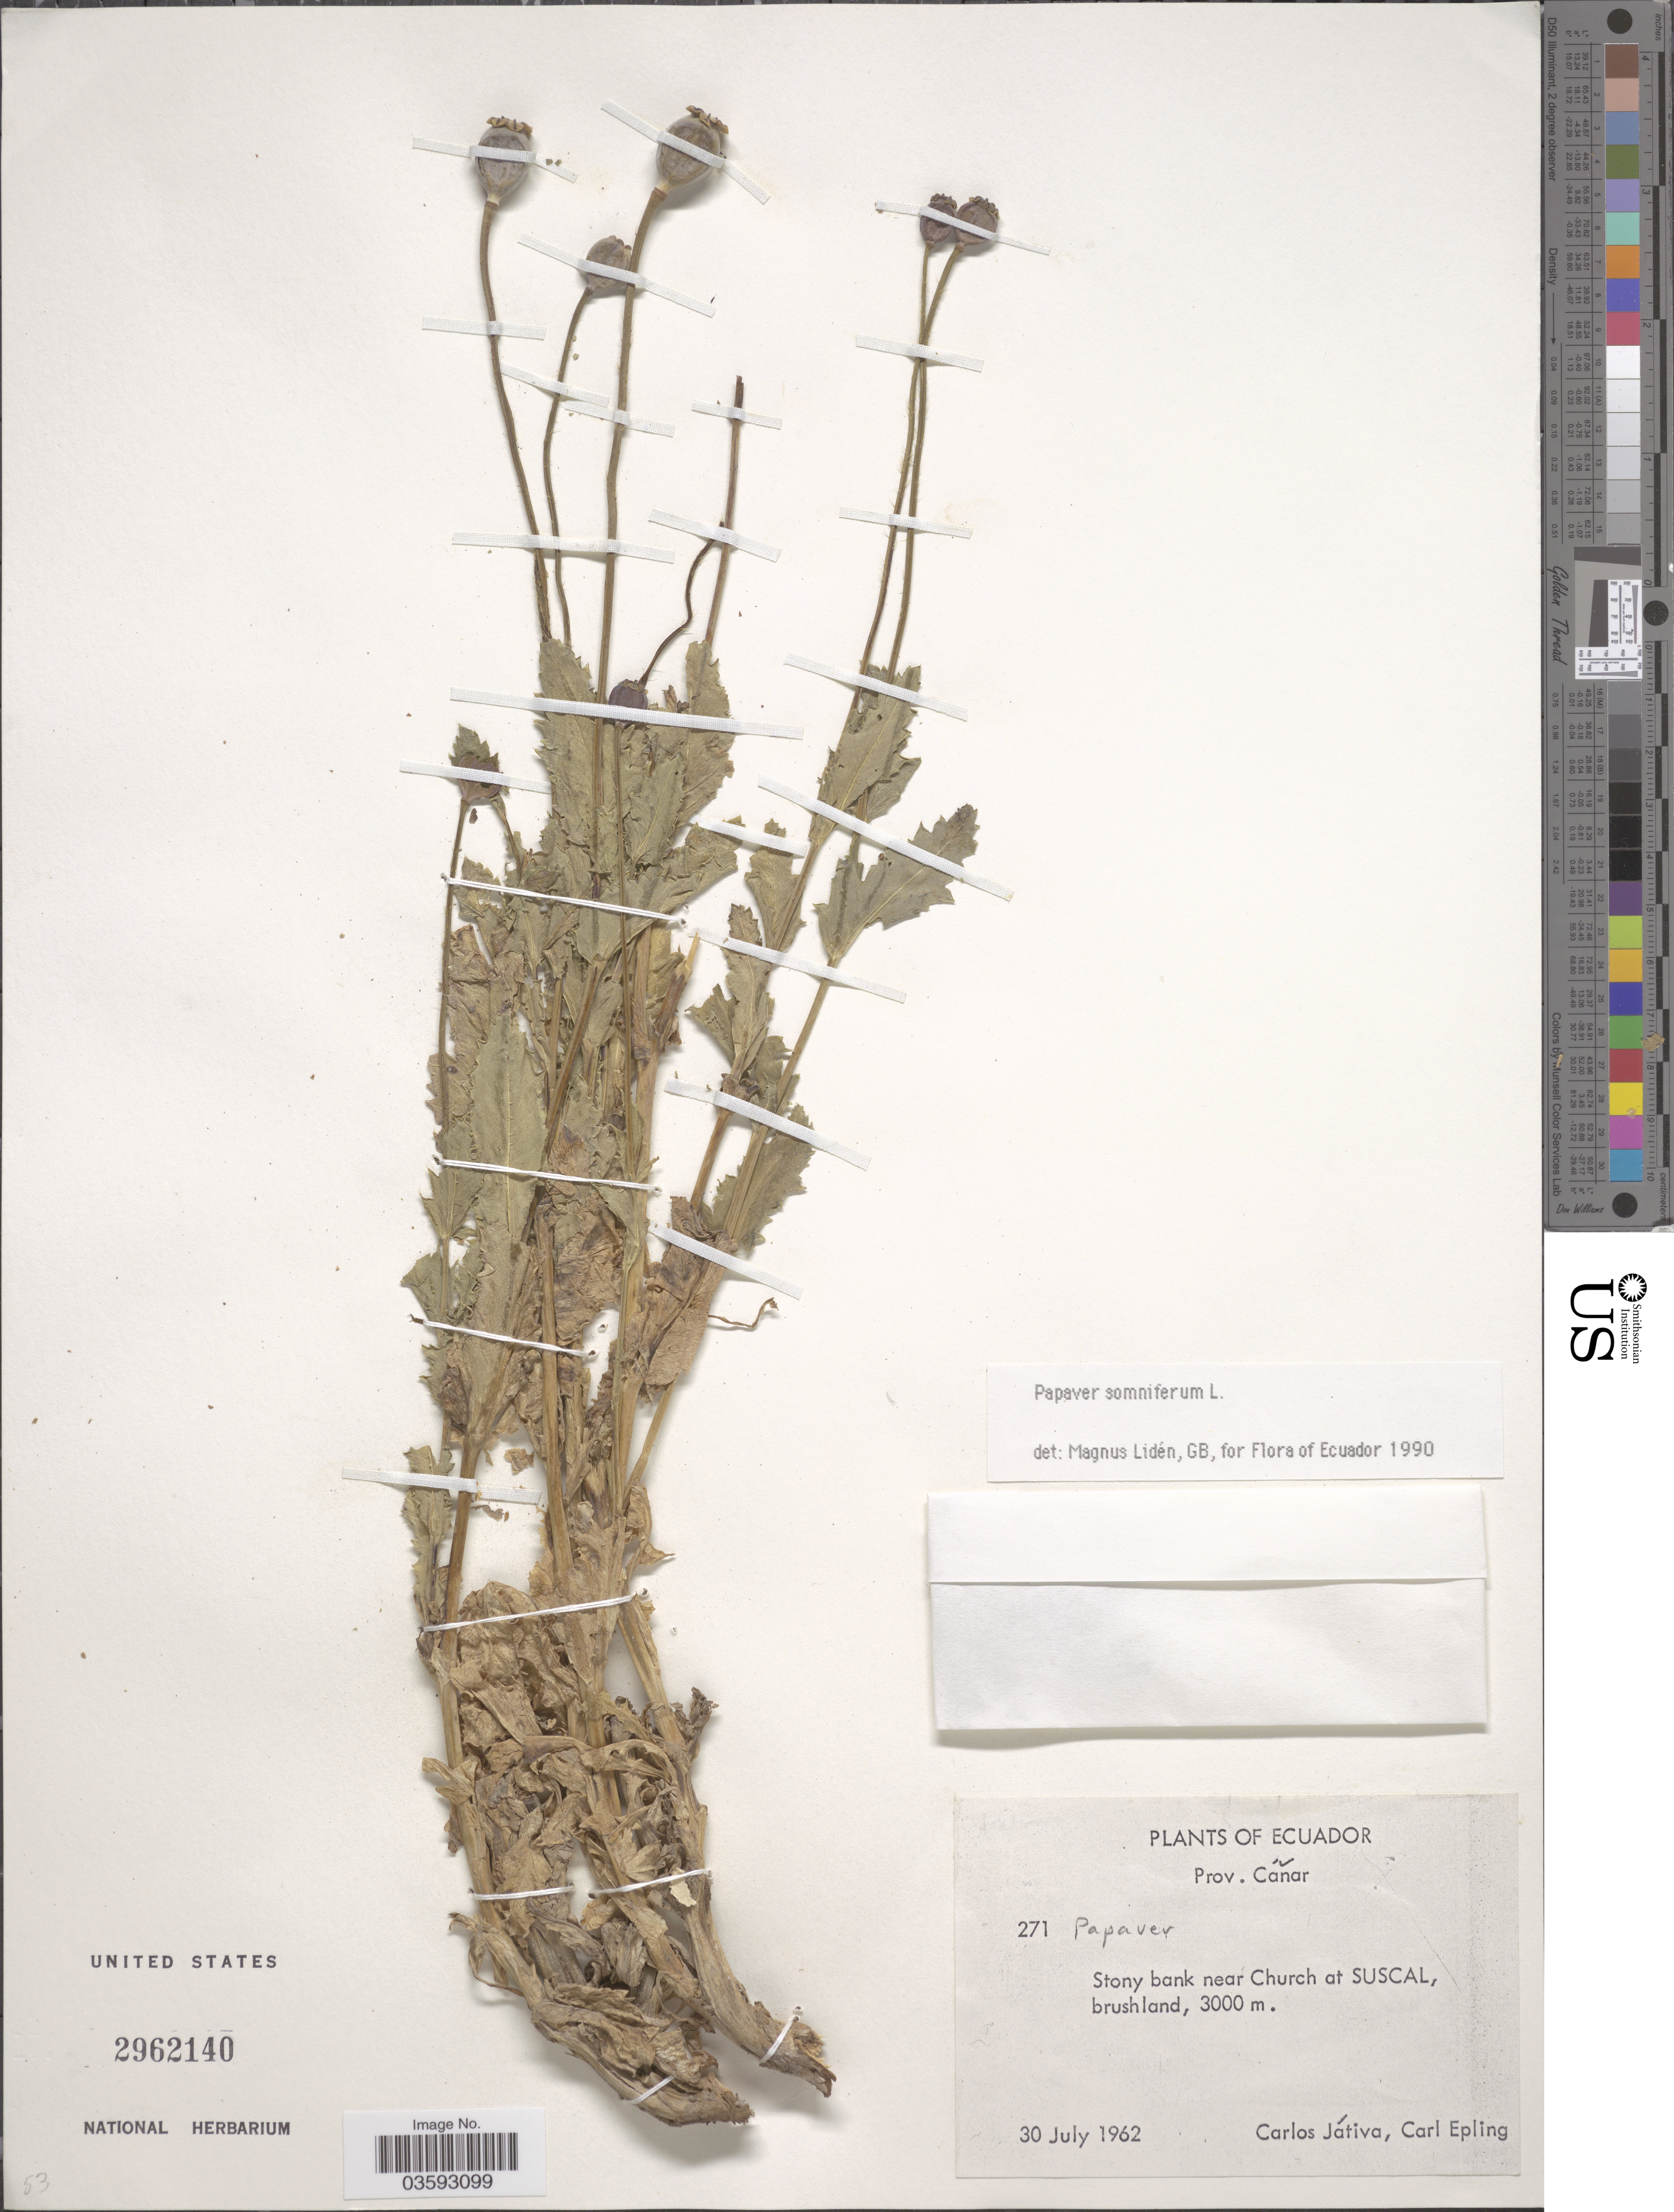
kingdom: Plantae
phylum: Tracheophyta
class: Magnoliopsida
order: Ranunculales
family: Papaveraceae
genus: Papaver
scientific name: Papaver somniferum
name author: L.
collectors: C. D. Játiva & C. C. Epling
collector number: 271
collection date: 1962-07-30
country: Ecuador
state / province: Cañar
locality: Stony bank near Church at Suscal, brushland.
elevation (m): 3000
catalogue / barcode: US 2962140